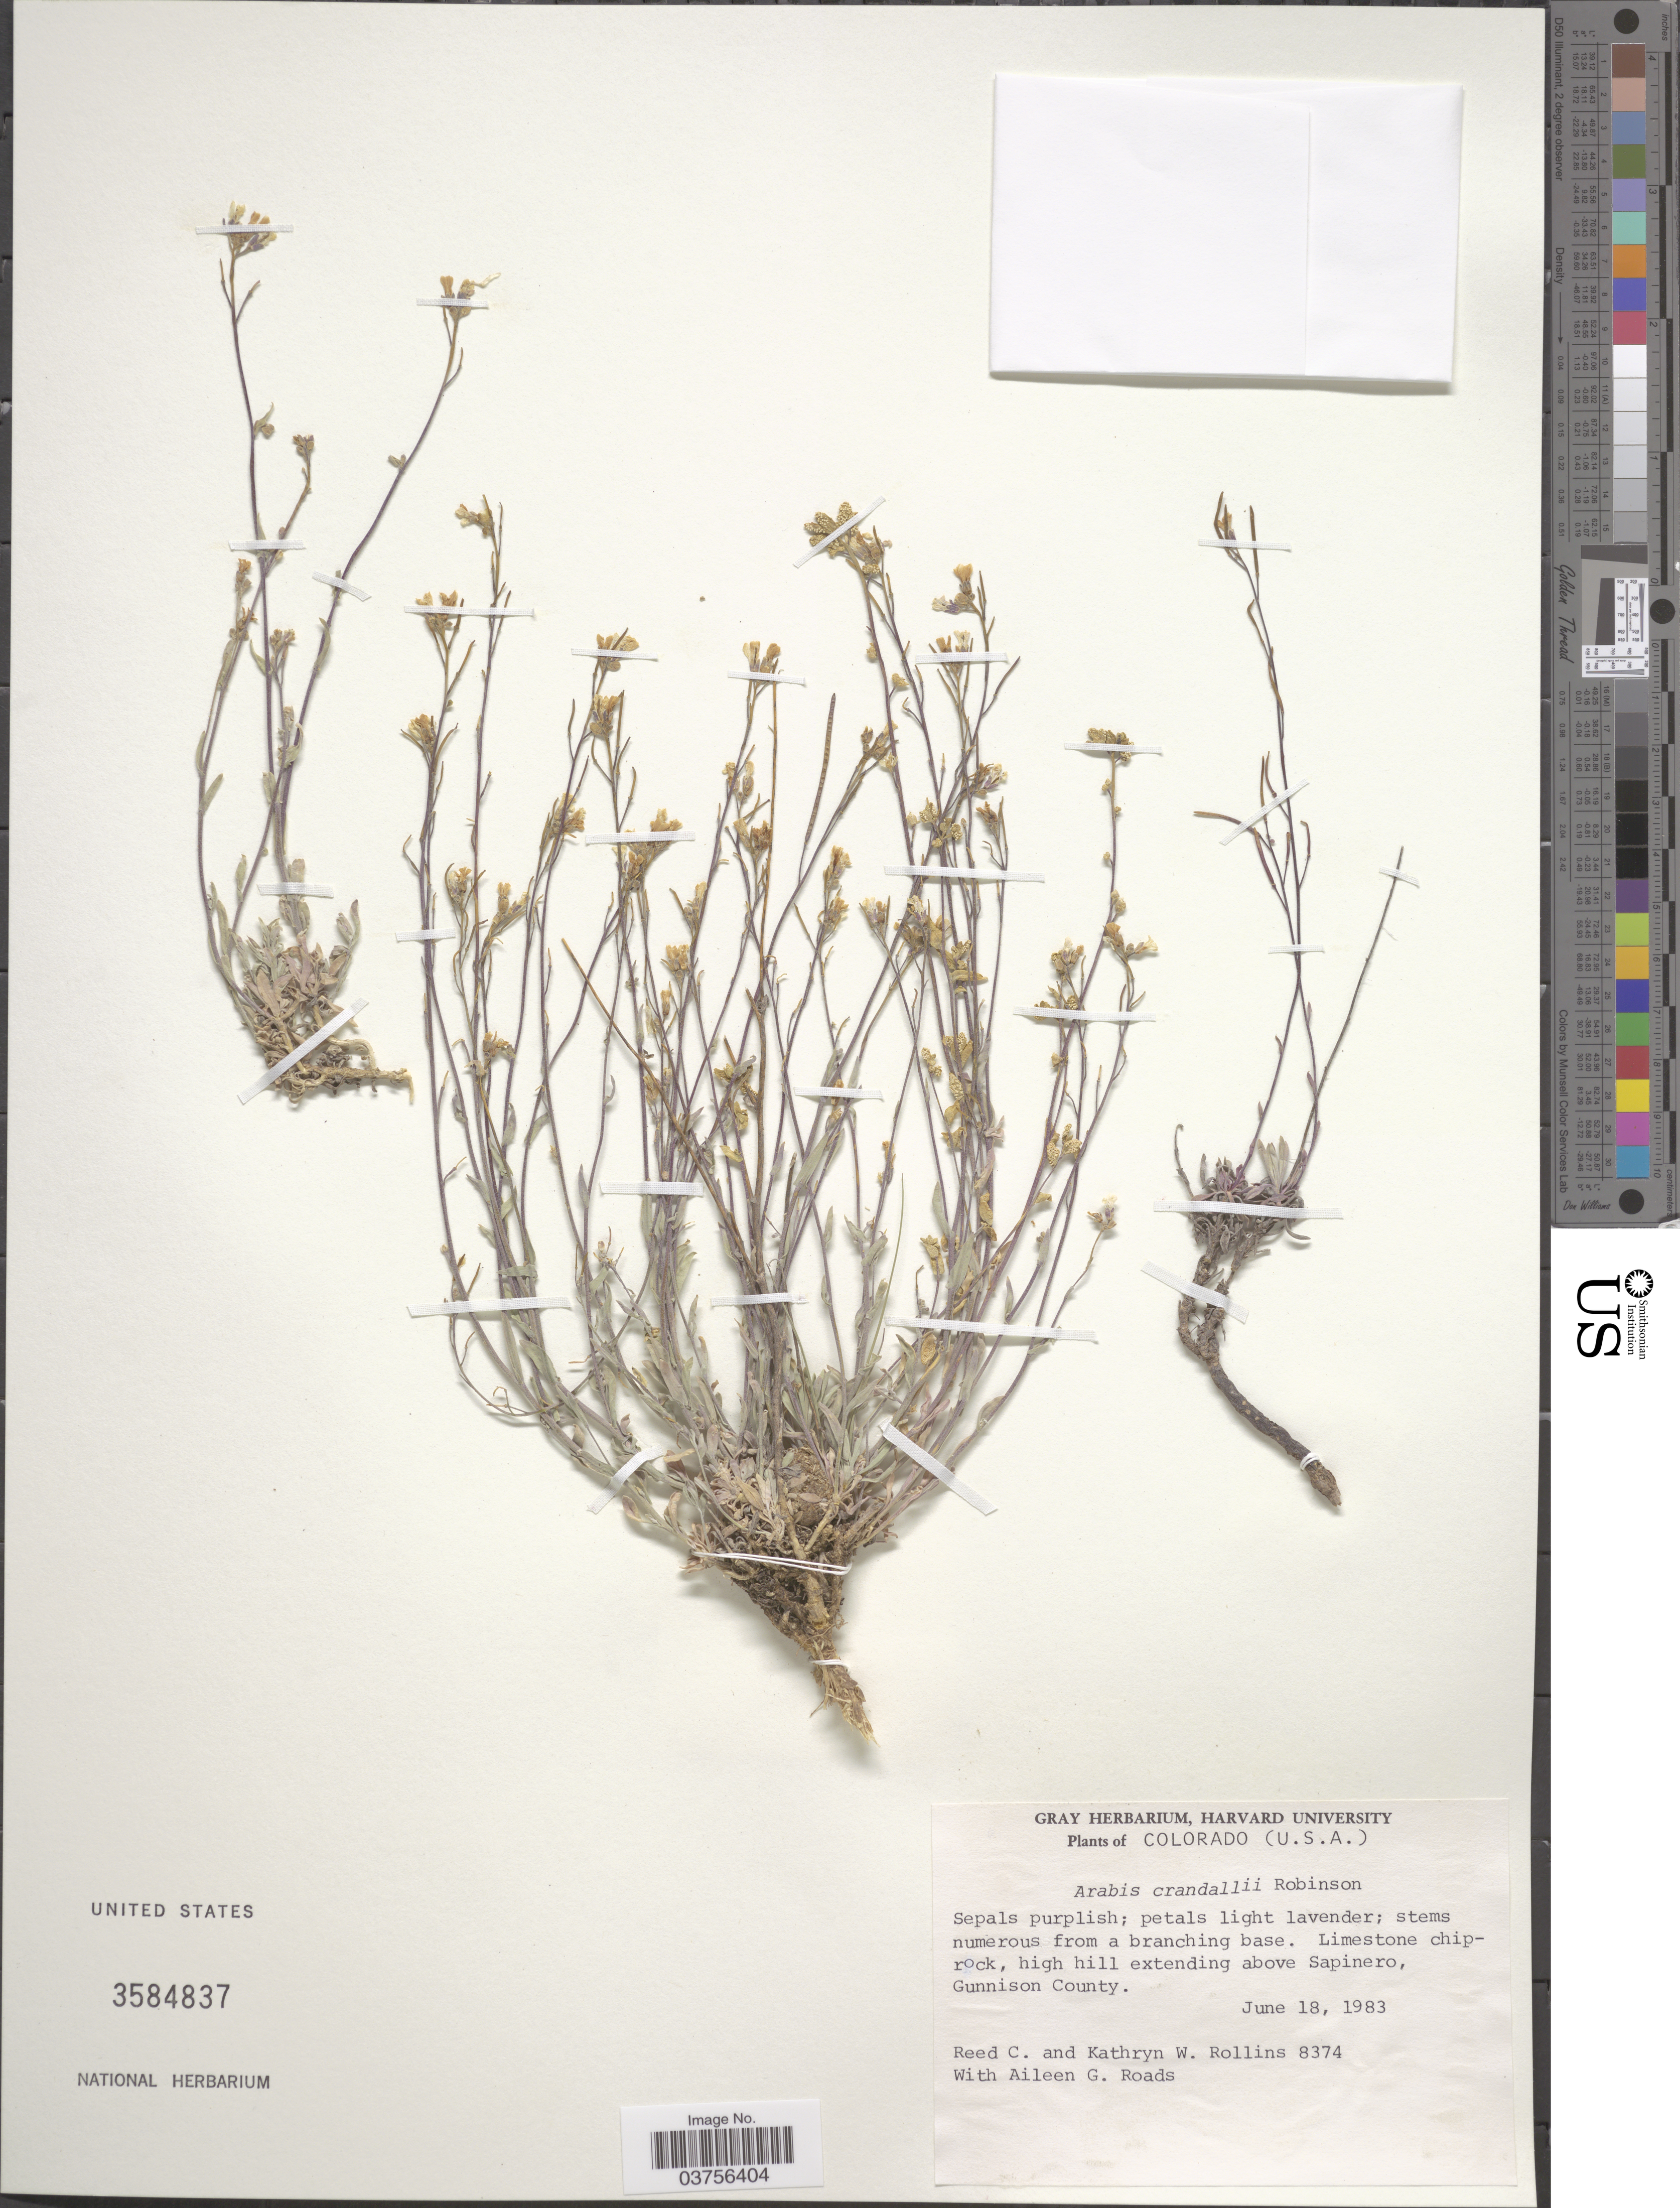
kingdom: Plantae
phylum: Tracheophyta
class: Magnoliopsida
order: Brassicales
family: Brassicaceae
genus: Arabis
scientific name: Arabis crandallii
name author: B.L. Rob.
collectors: R. C. Rollins, K. W. Rollins & A. Roads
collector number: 8374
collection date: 1983-06-18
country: United States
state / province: Colorado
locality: High hill extending above Sapinero, Gunnison County.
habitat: limestone chip-rock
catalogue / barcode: US 3584837